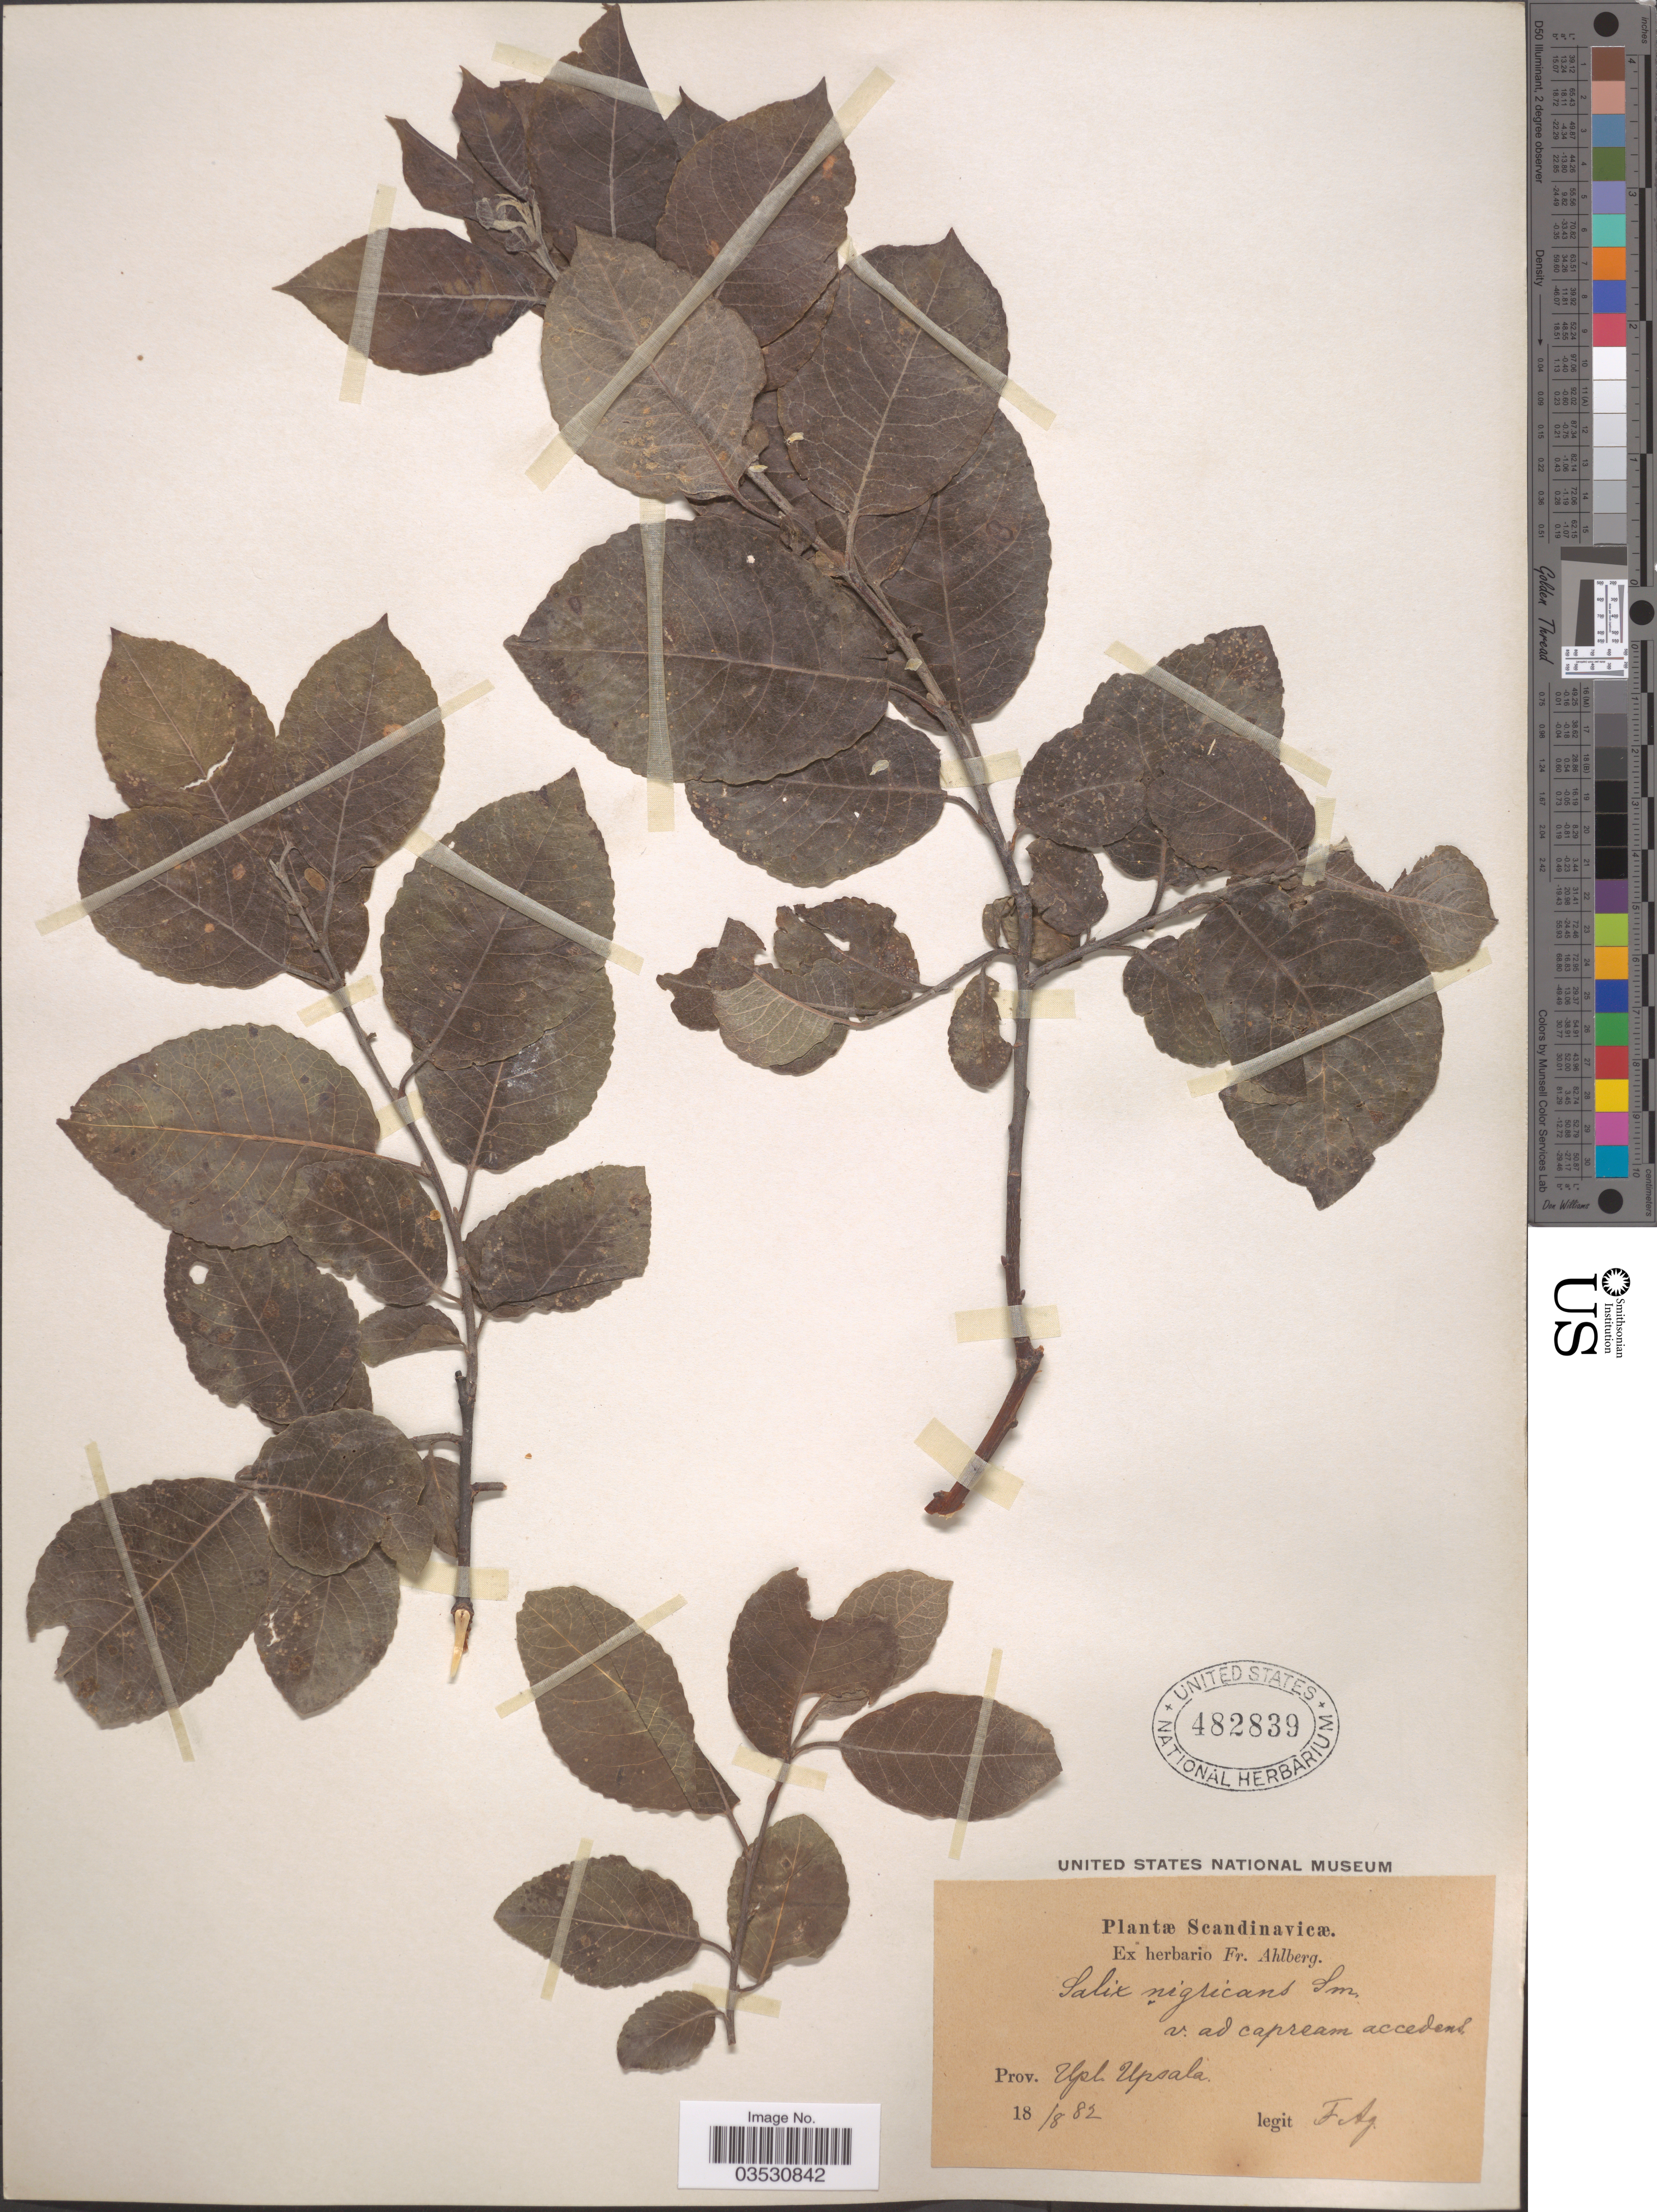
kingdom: Plantae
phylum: Tracheophyta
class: Magnoliopsida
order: Malpighiales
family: Salicaceae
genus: Salix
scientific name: Salix nigricans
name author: Sm.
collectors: F. Ahlberg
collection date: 1882-08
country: Sweden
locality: Scandinavicæ. Prov. Upl. Upsala.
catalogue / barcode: US 482839